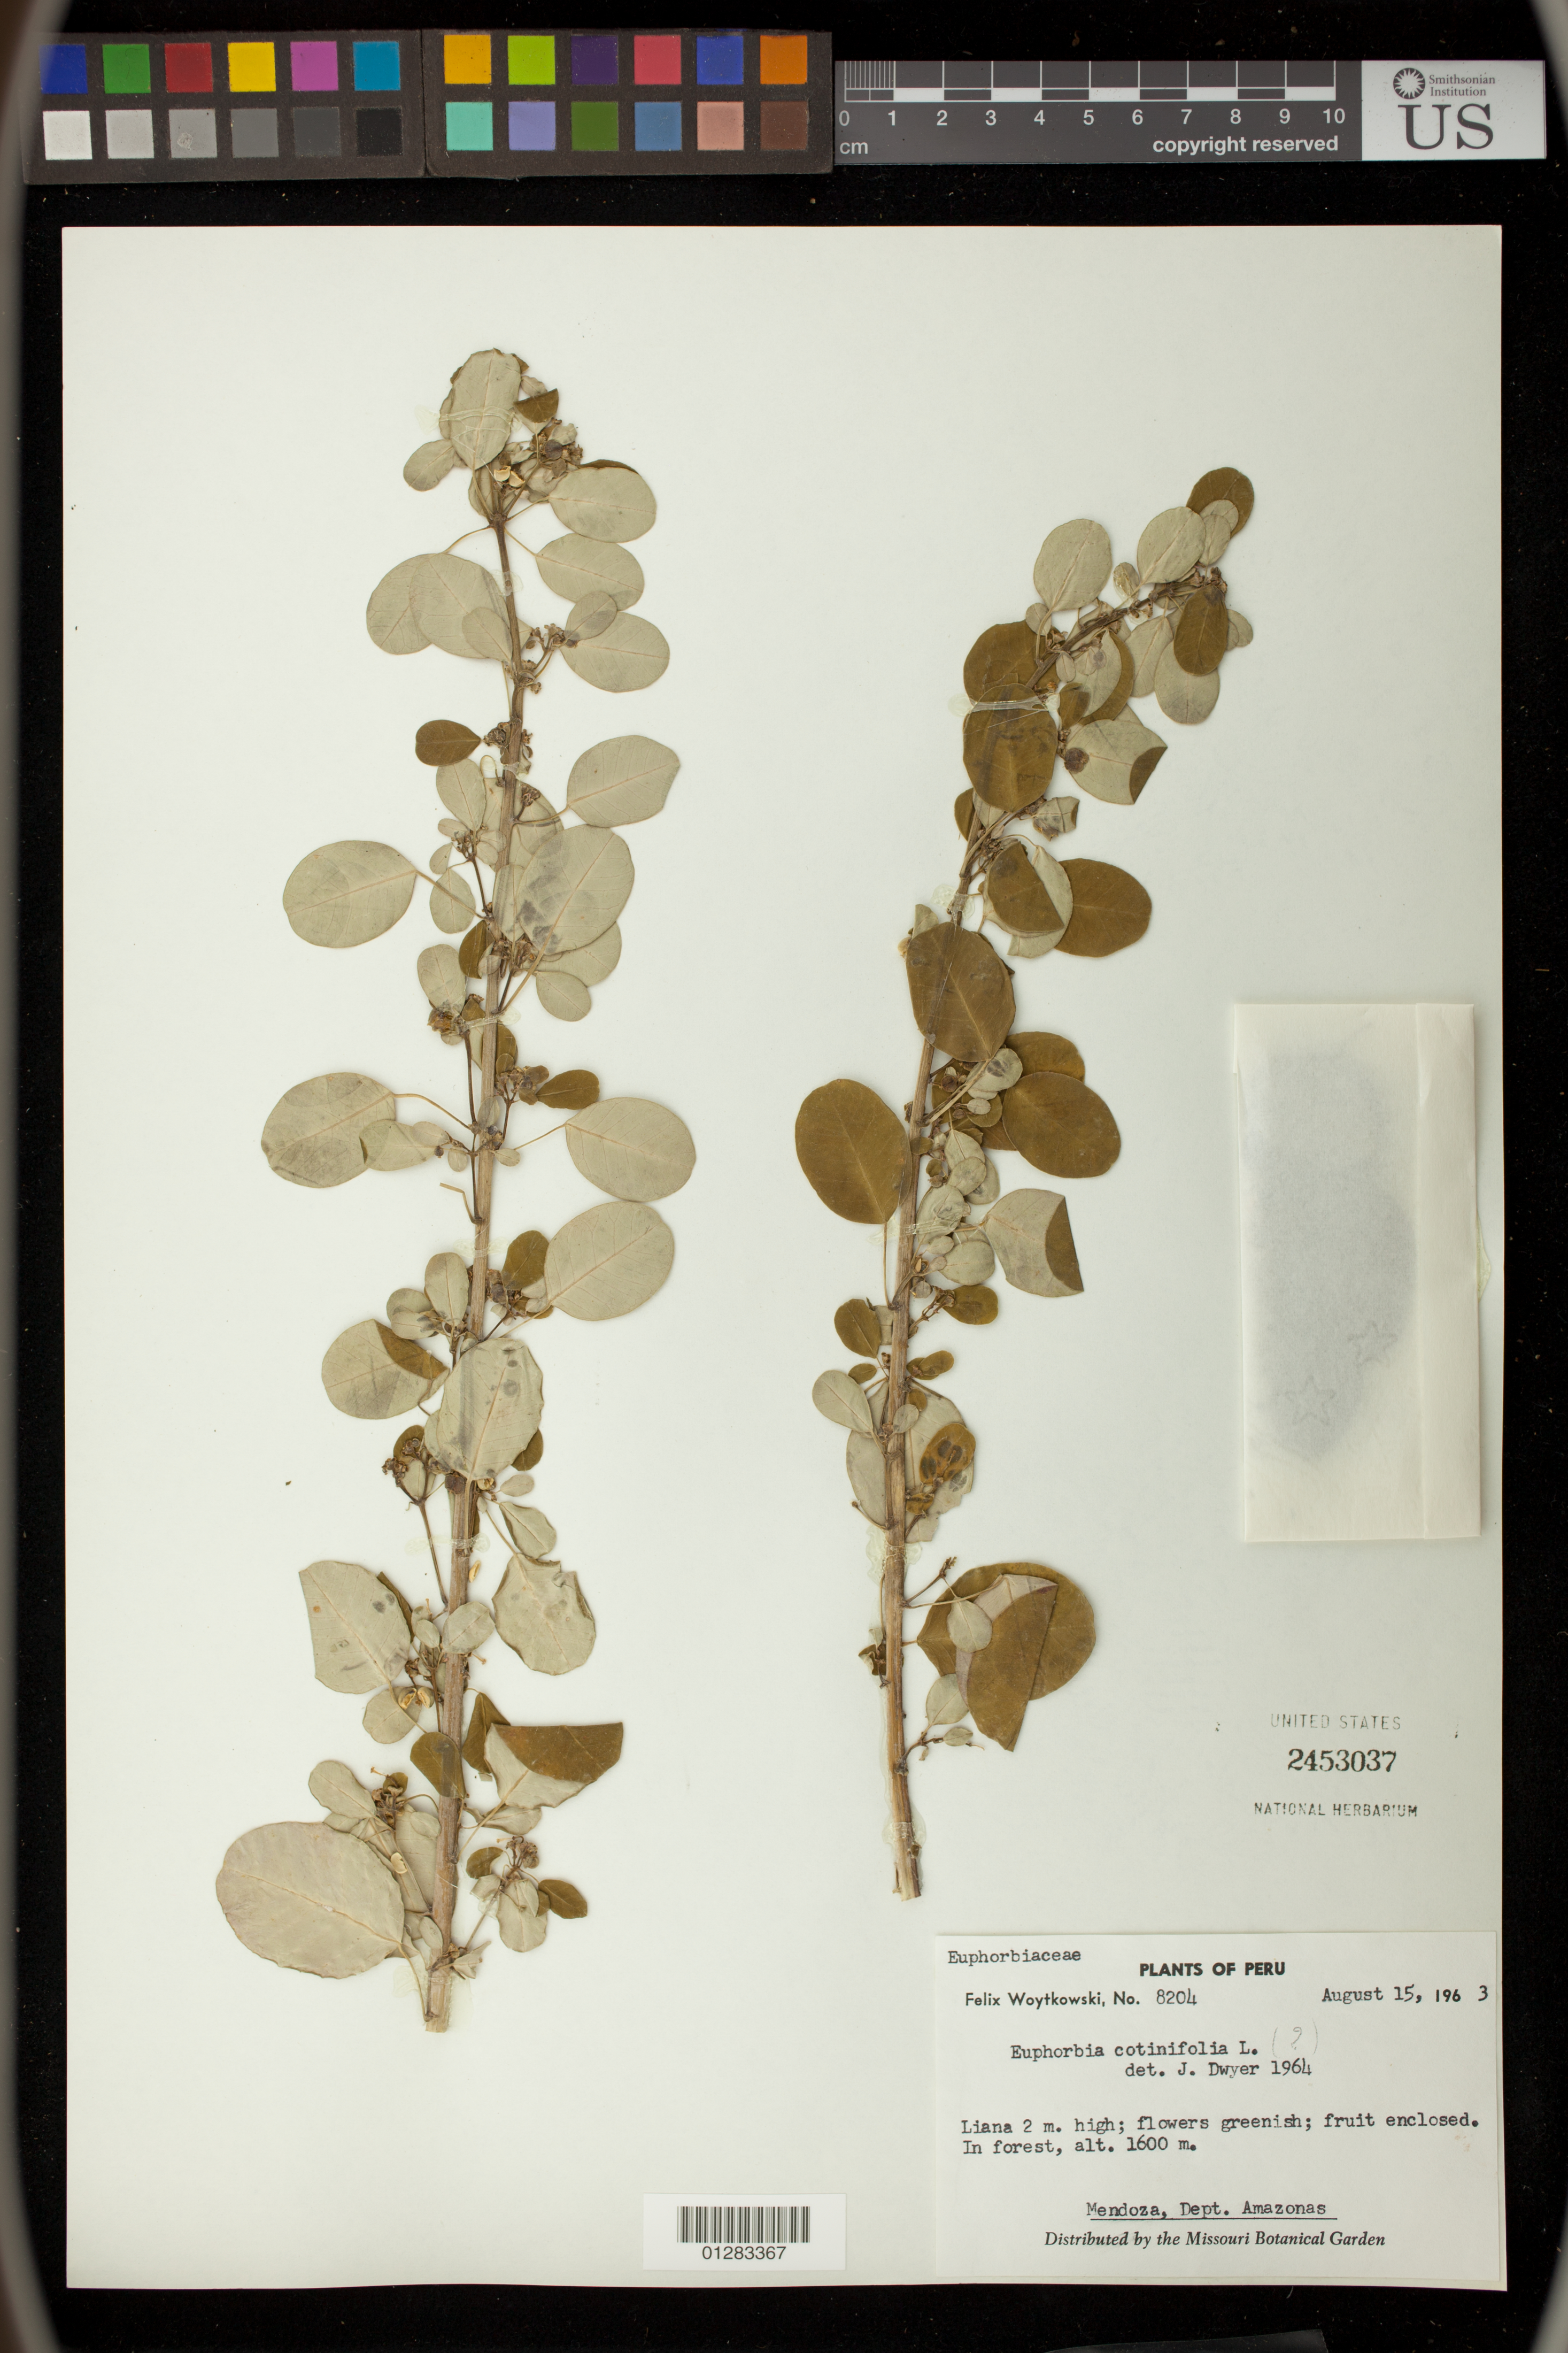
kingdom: Plantae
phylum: Tracheophyta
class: Magnoliopsida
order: Malpighiales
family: Euphorbiaceae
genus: Euphorbia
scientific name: Euphorbia cotinifolia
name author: L.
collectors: F. Woytkowski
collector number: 8204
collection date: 1963-08-15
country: Peru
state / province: Amazonas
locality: Mendoza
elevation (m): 1600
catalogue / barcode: US 2453037